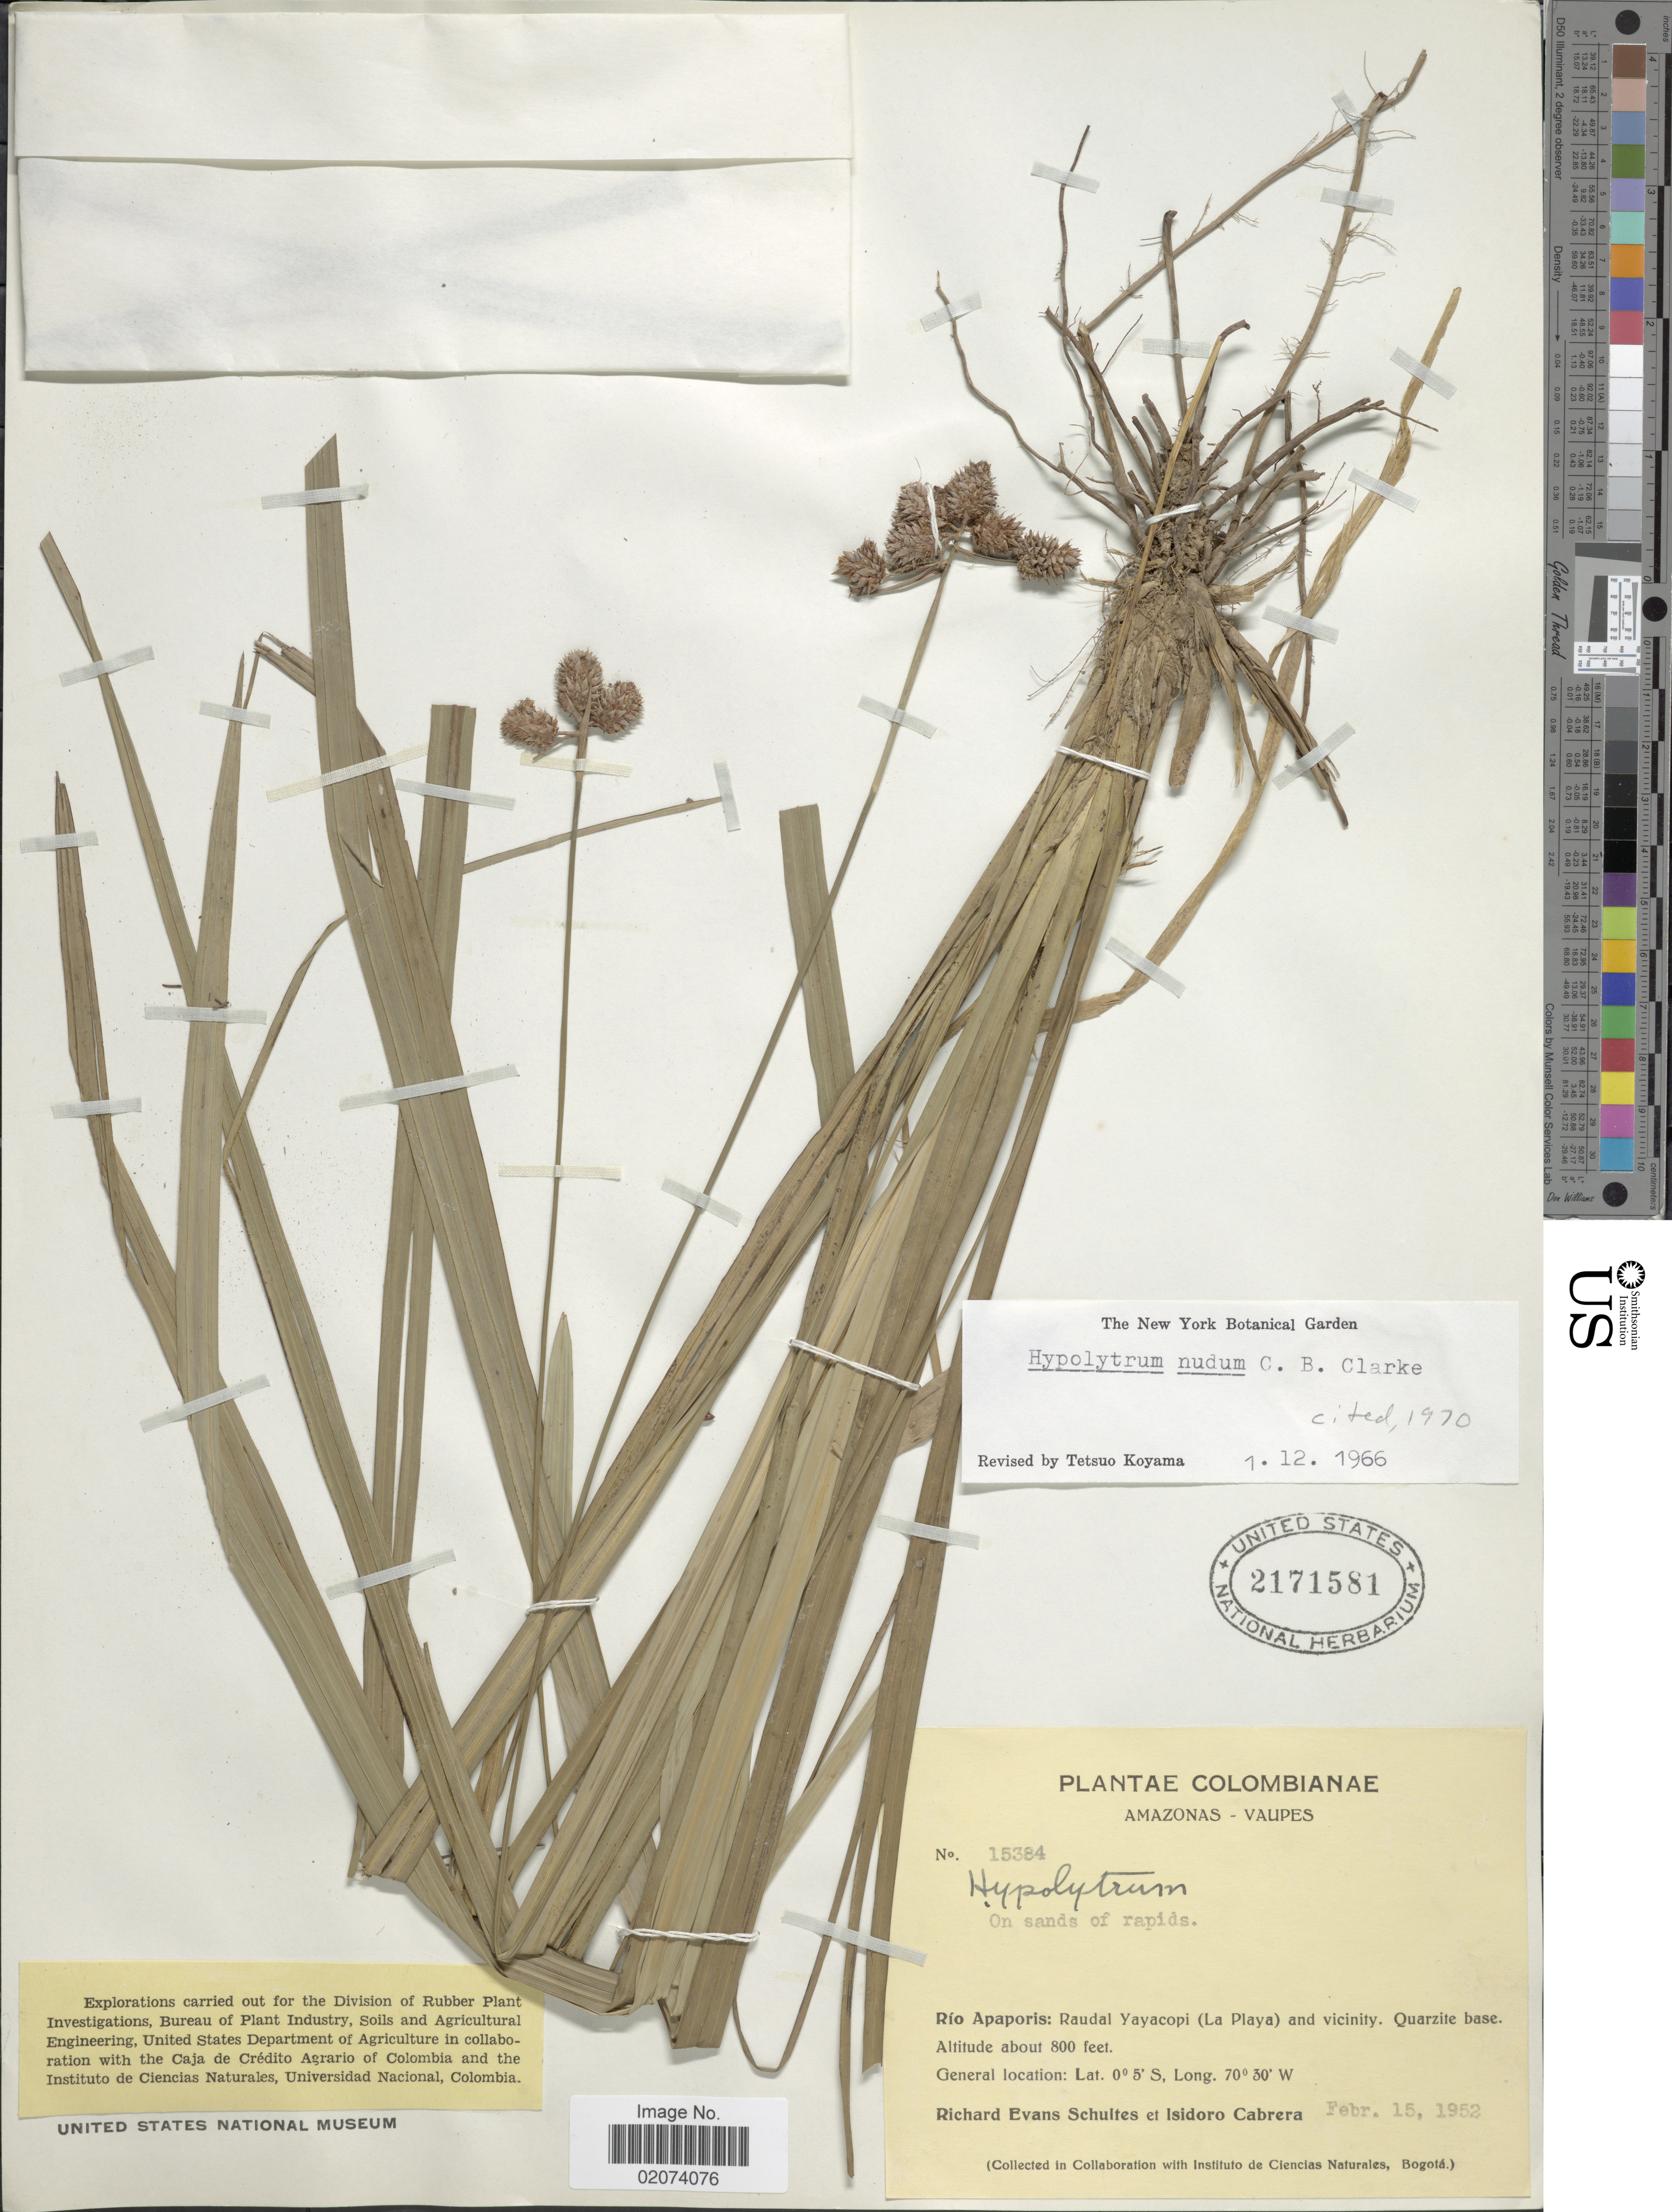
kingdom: Plantae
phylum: Tracheophyta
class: Liliopsida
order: Poales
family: Cyperaceae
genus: Hypolytrum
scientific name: Hypolytrum nudum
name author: C.B. Clarke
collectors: R. E. Schultes & I. Cabrera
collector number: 15384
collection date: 1952-02-15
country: Colombia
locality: Amazonas-Vaupes, Rio Apaporis, Raudal Yayacopi (La Playa) and Vicinity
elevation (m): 244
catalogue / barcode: US 2171581